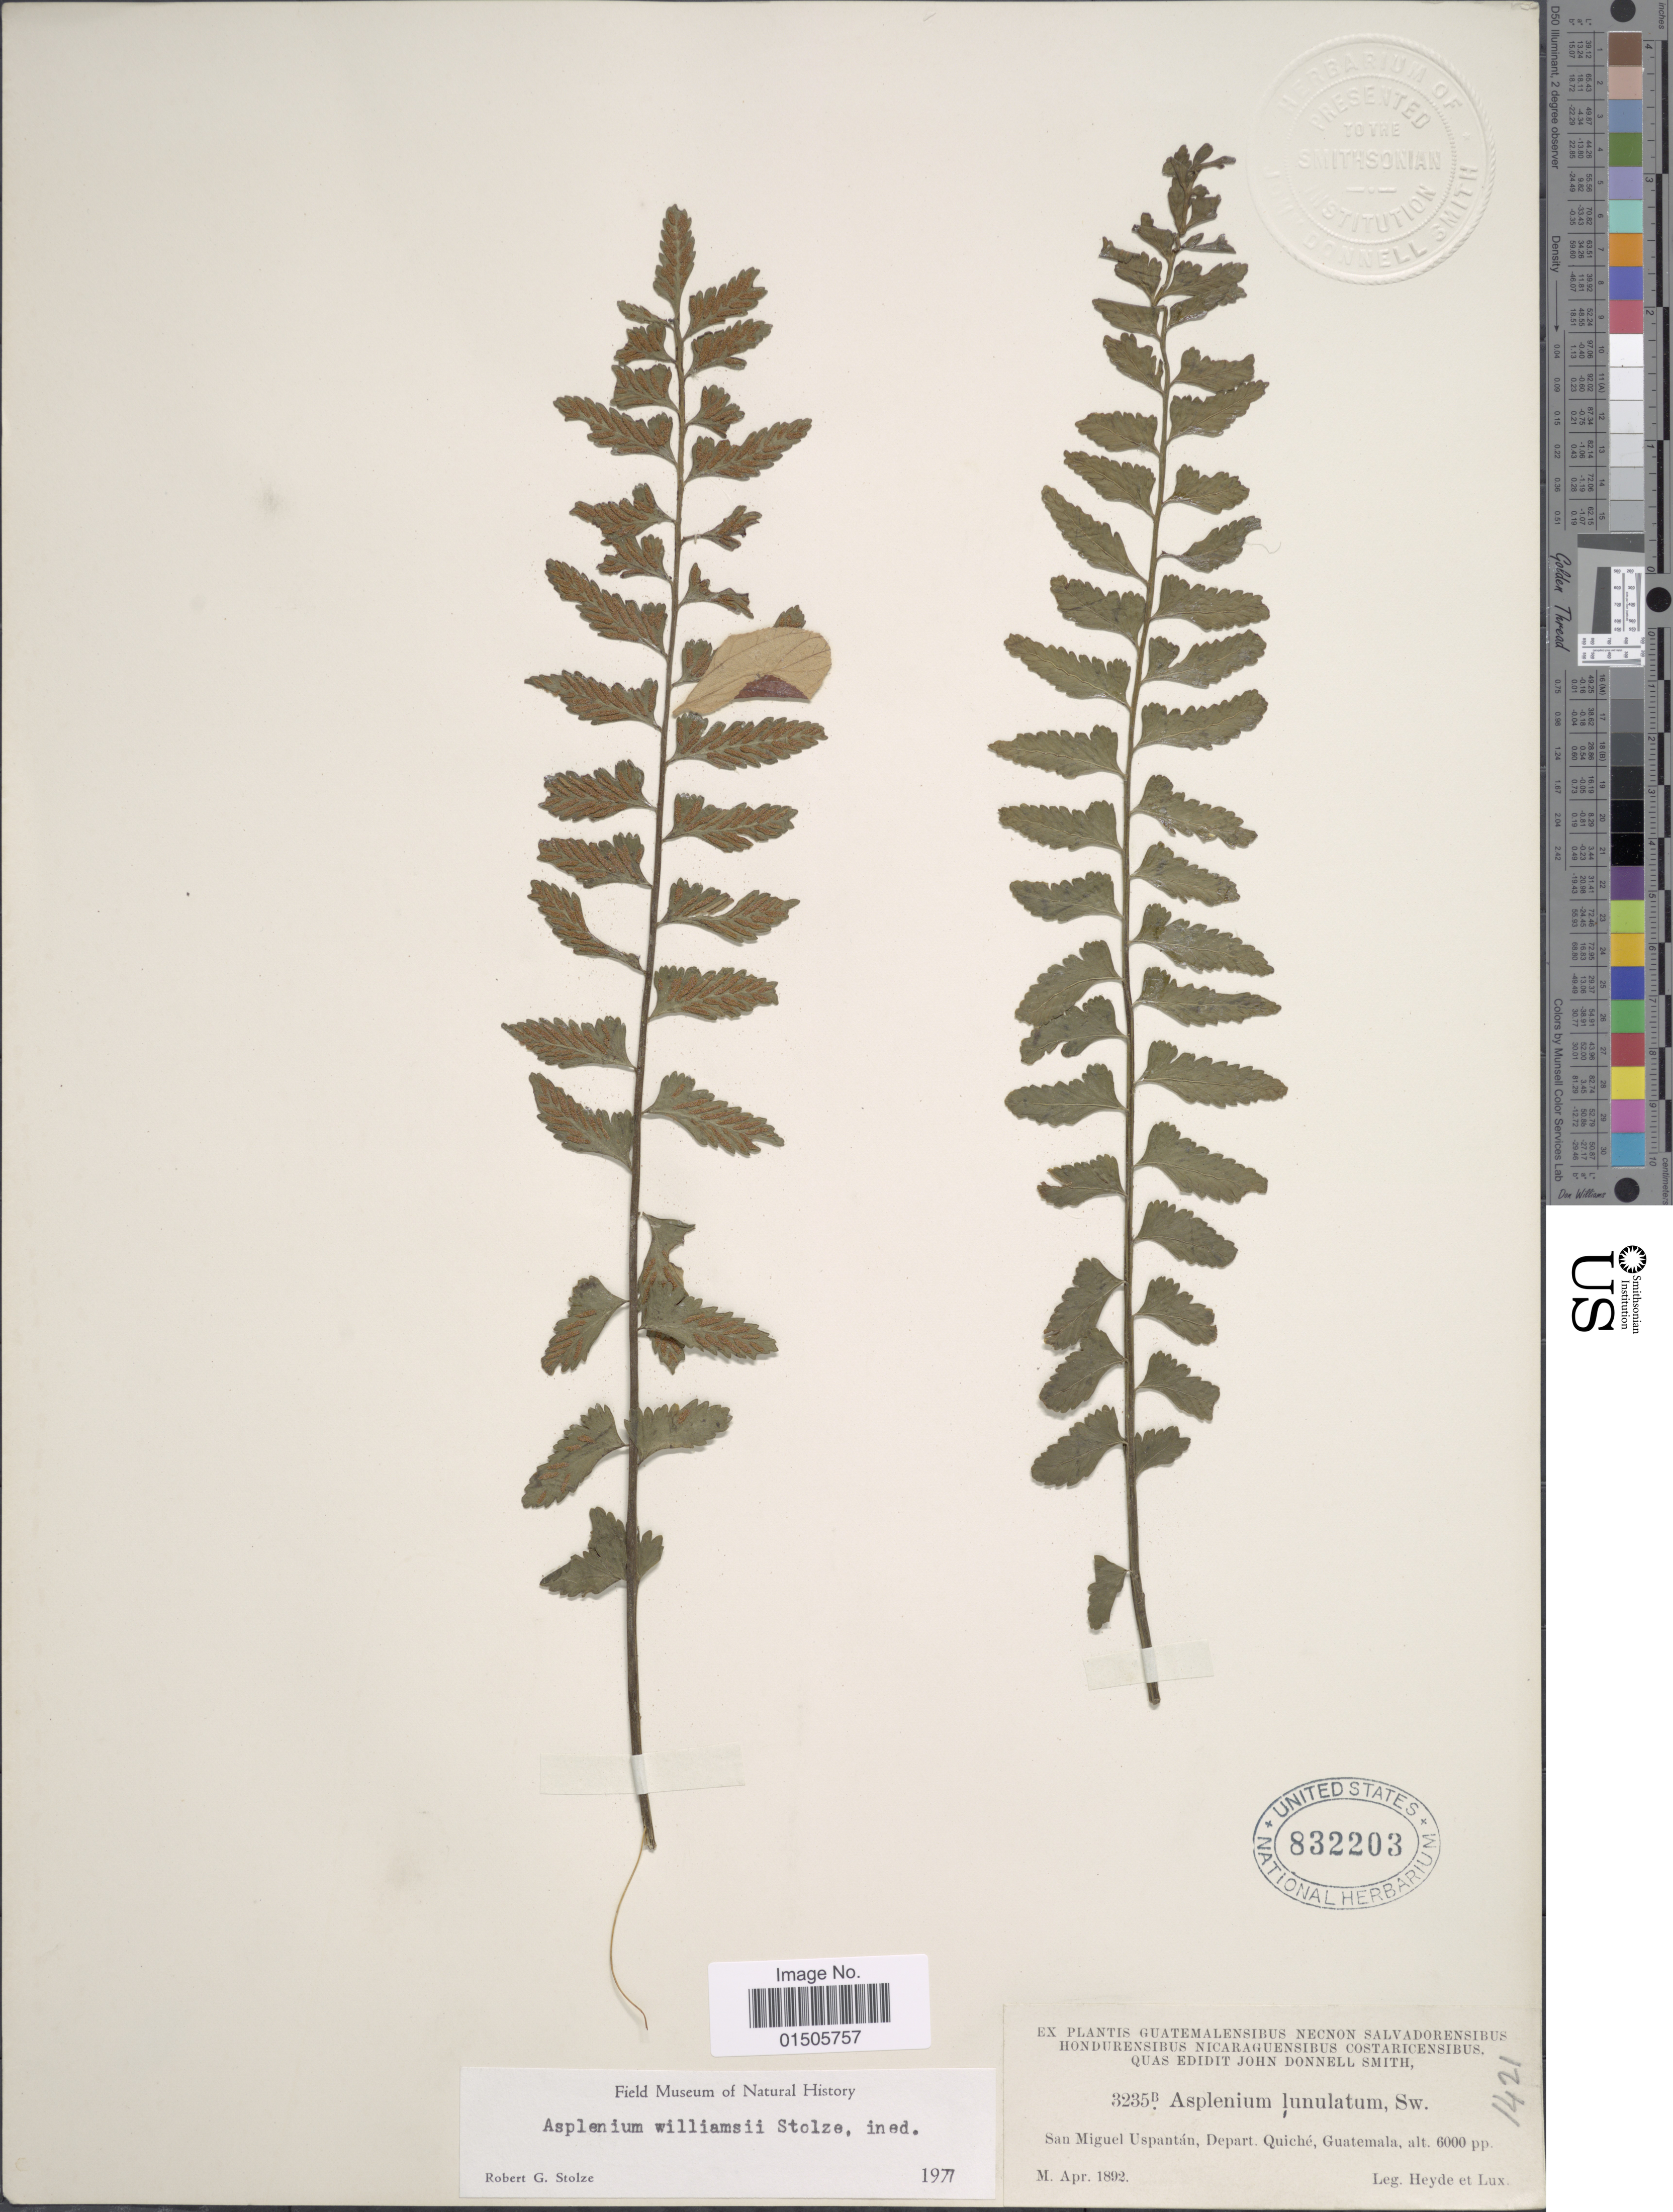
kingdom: Plantae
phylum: Tracheophyta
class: Polypodiopsida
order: Polypodiales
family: Aspleniaceae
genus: Asplenium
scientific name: Asplenium barbaense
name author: Hieron.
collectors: Heyde & Lux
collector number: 3235B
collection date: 1892-04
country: Guatemala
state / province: El Quiché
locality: San Miguel Uspantan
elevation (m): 1829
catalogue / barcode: US 832203